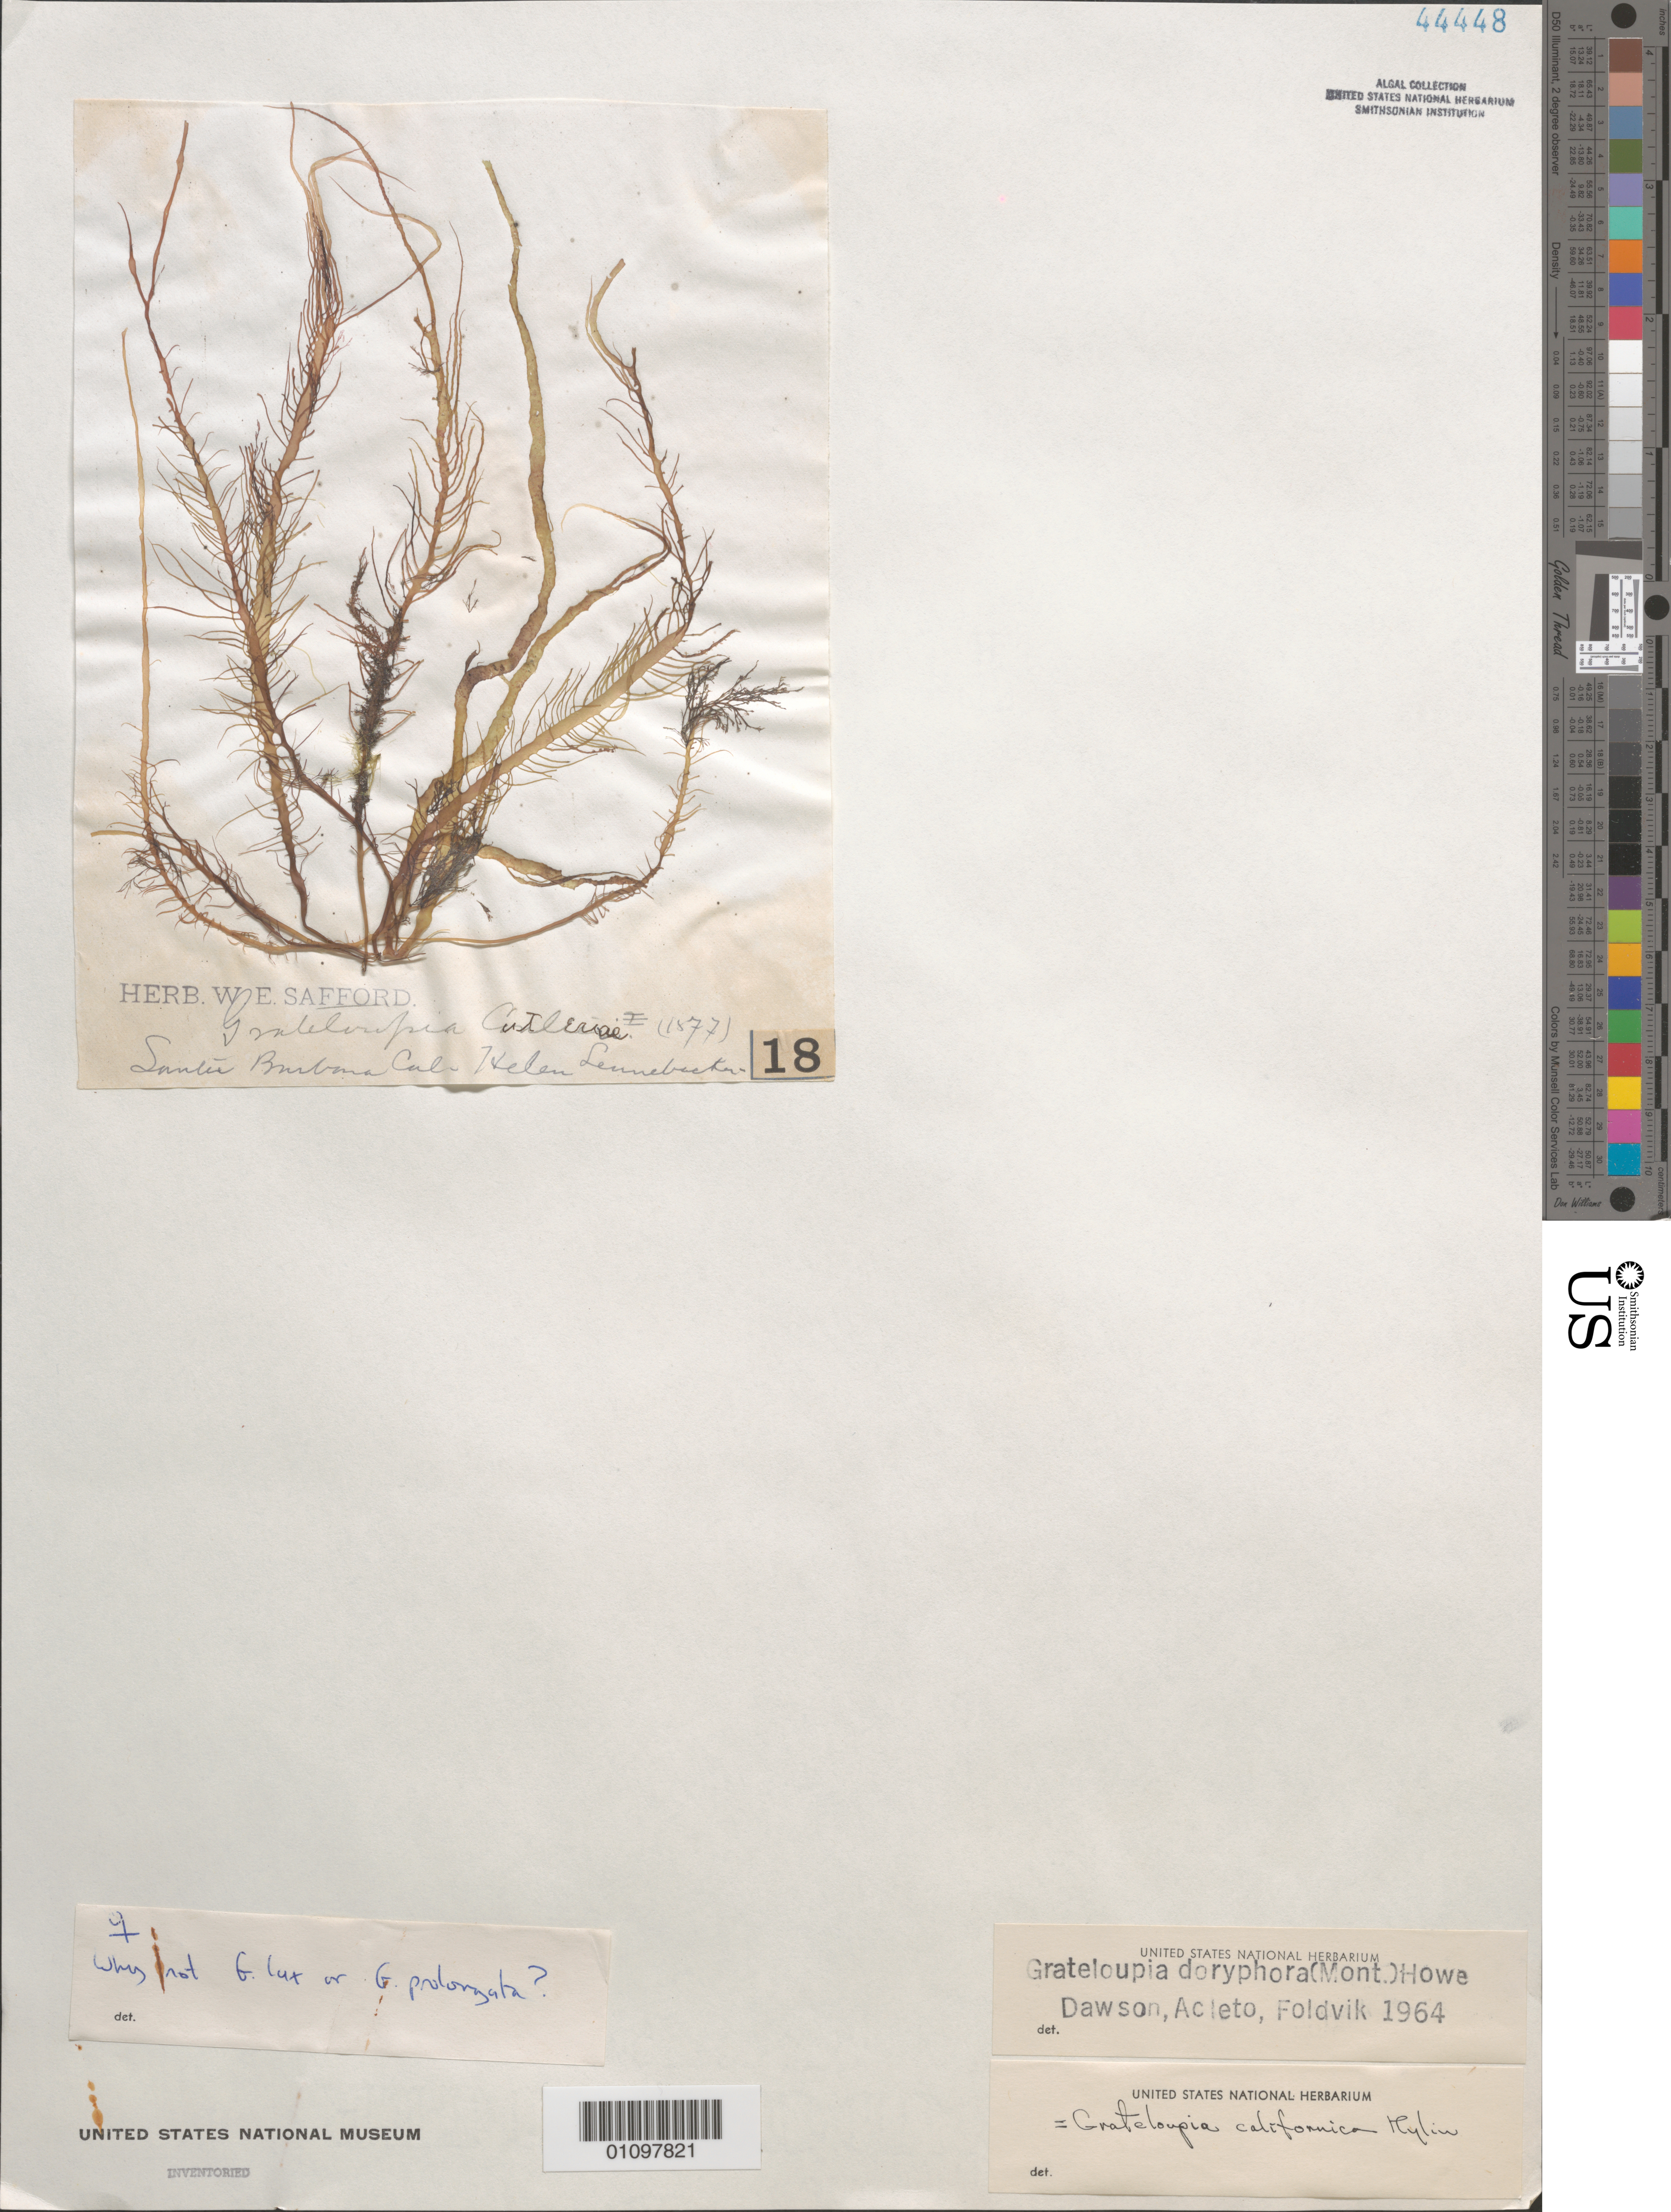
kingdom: Plantae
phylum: Rhodophyta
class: Florideophyceae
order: Halymeniales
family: Halymeniaceae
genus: Grateloupia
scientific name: Grateloupia doryphora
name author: (Mont.) Howe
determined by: Dawson, E. Y.; Acleto O., C.; Foldvik, N.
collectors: H. Lennebacker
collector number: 18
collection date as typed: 1877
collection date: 1877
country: United States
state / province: California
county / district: Santa Barbara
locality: Santa Barbara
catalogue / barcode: US 44448